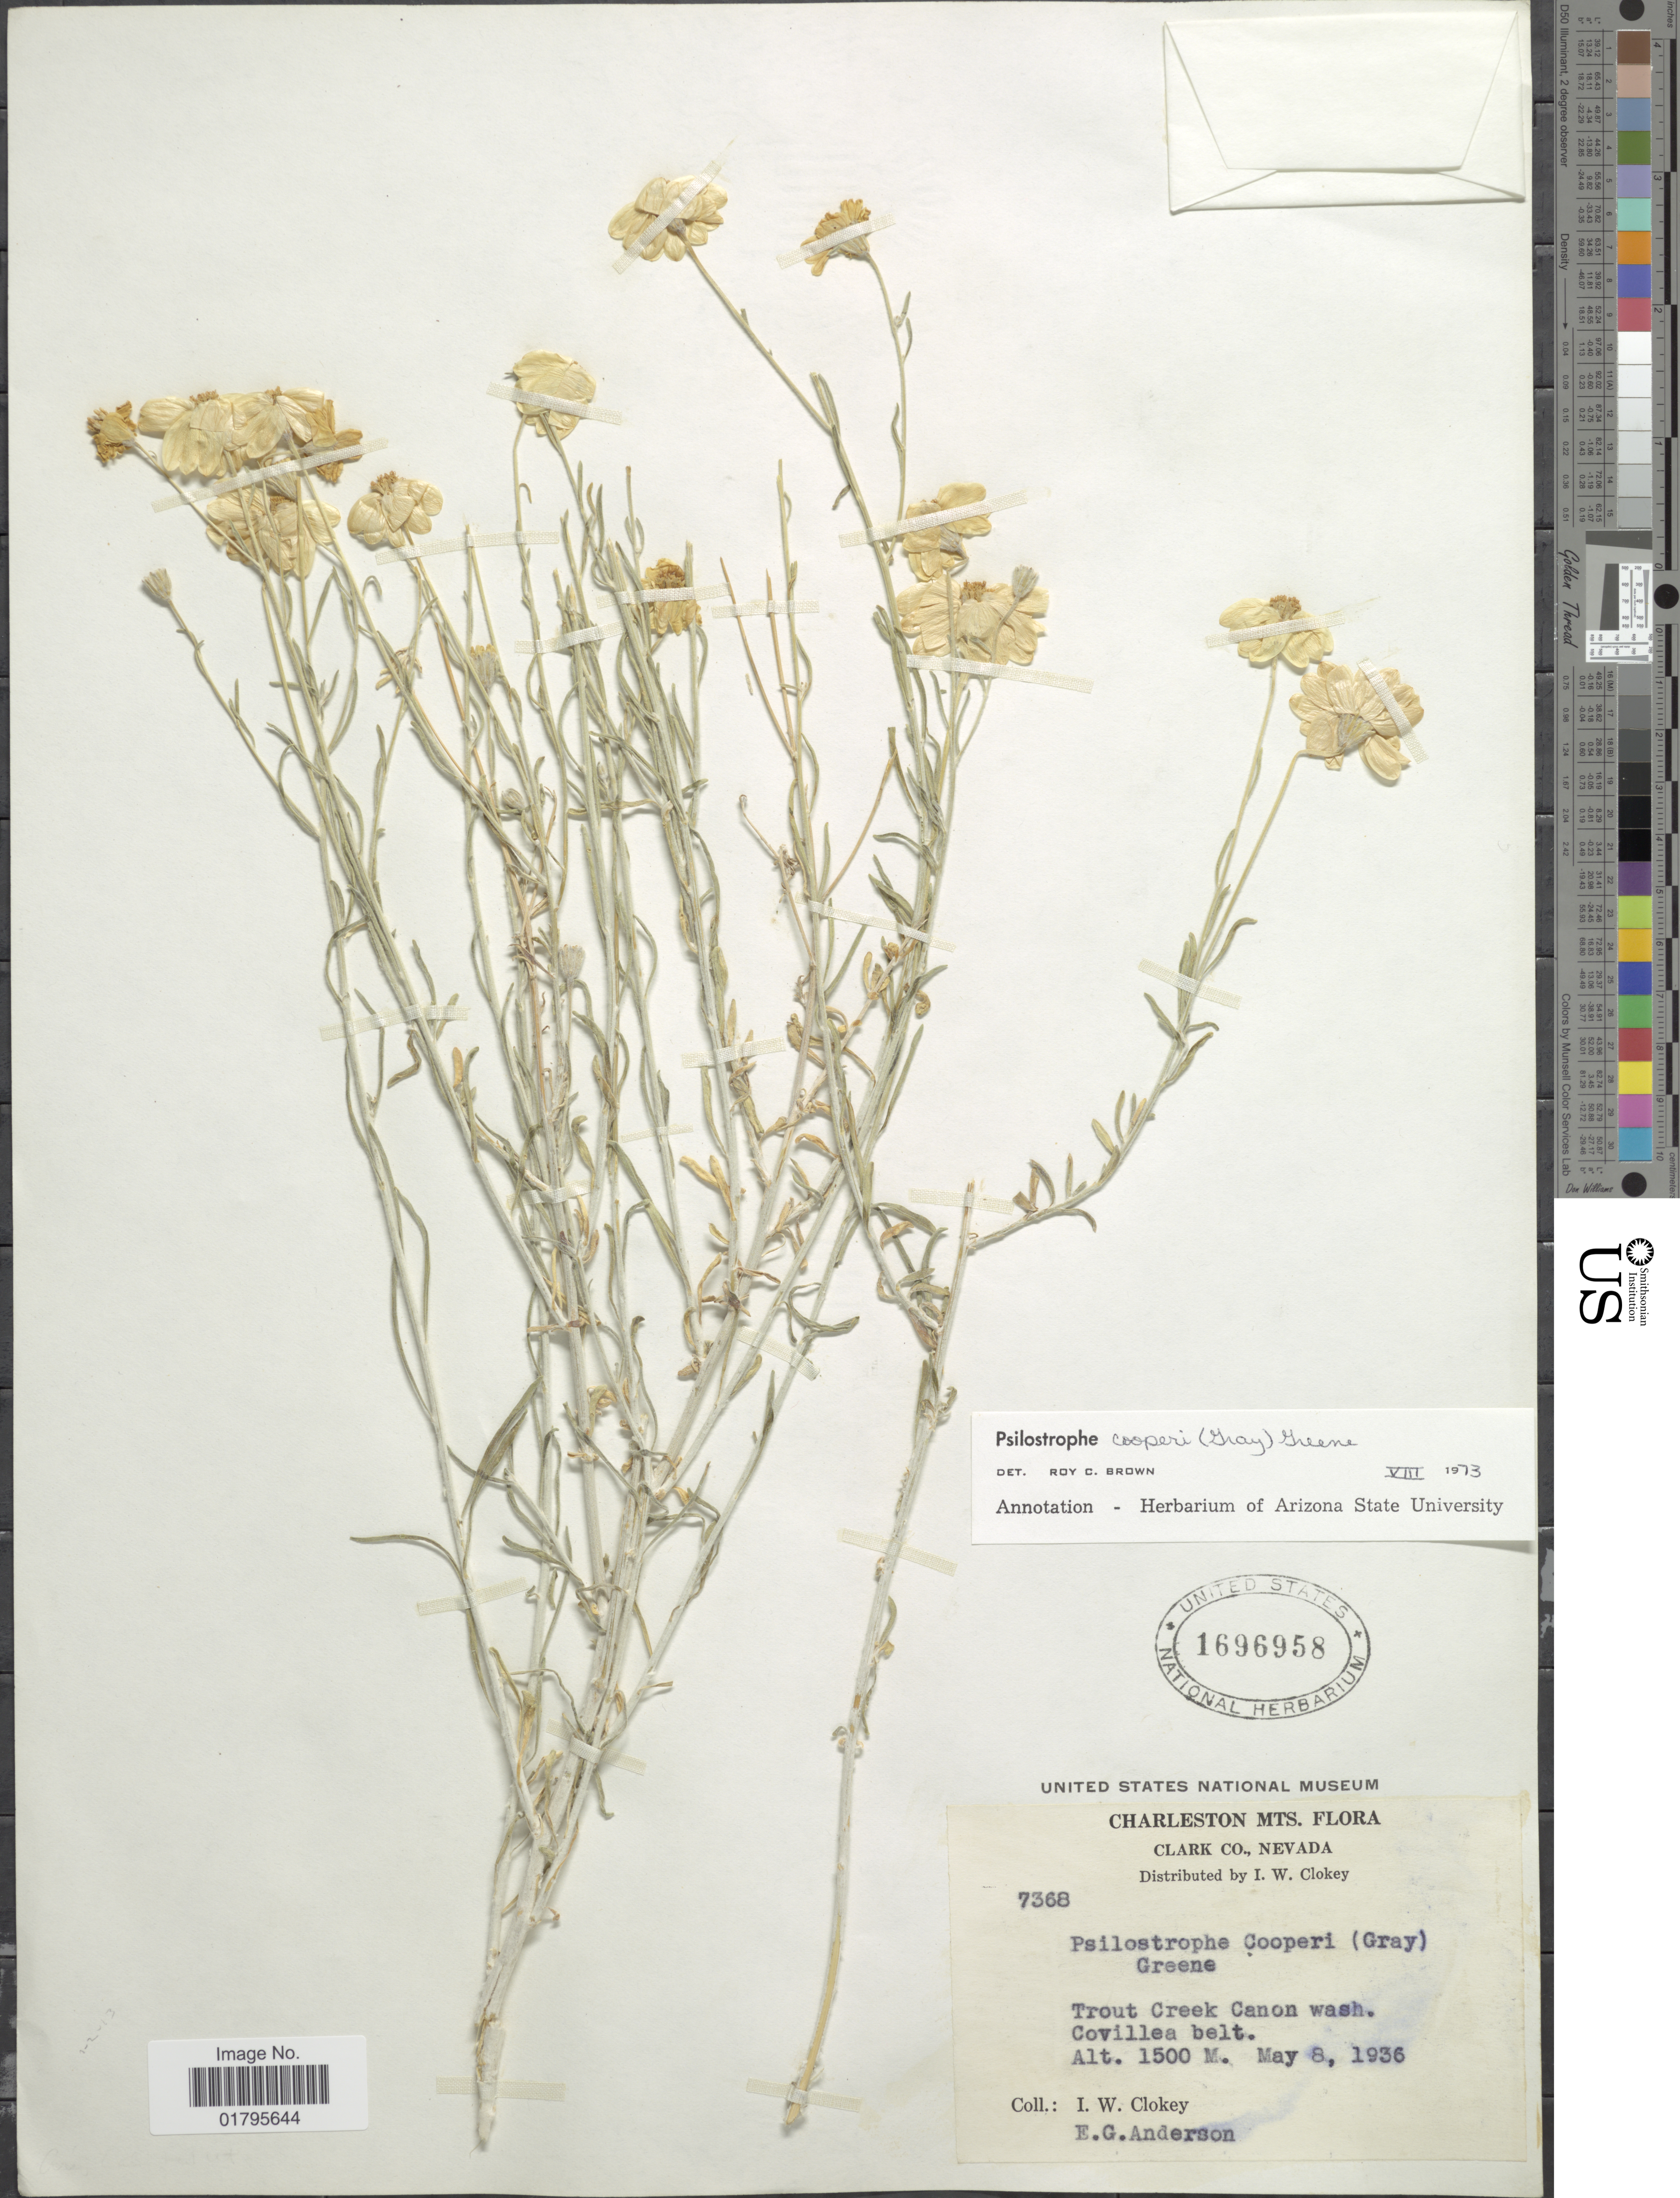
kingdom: Plantae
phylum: Tracheophyta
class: Magnoliopsida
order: Asterales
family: Asteraceae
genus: Psilostrophe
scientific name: Psilostrophe cooperi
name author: (A. Gray) Greene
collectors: I. W. Clokey & E. G. Anderson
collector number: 7368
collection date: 1936-05-08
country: United States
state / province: Nevada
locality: Charleston Mts. Clark Co. Trout Creek Canyon wash. Covillera belt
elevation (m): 1500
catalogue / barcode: US 1696958